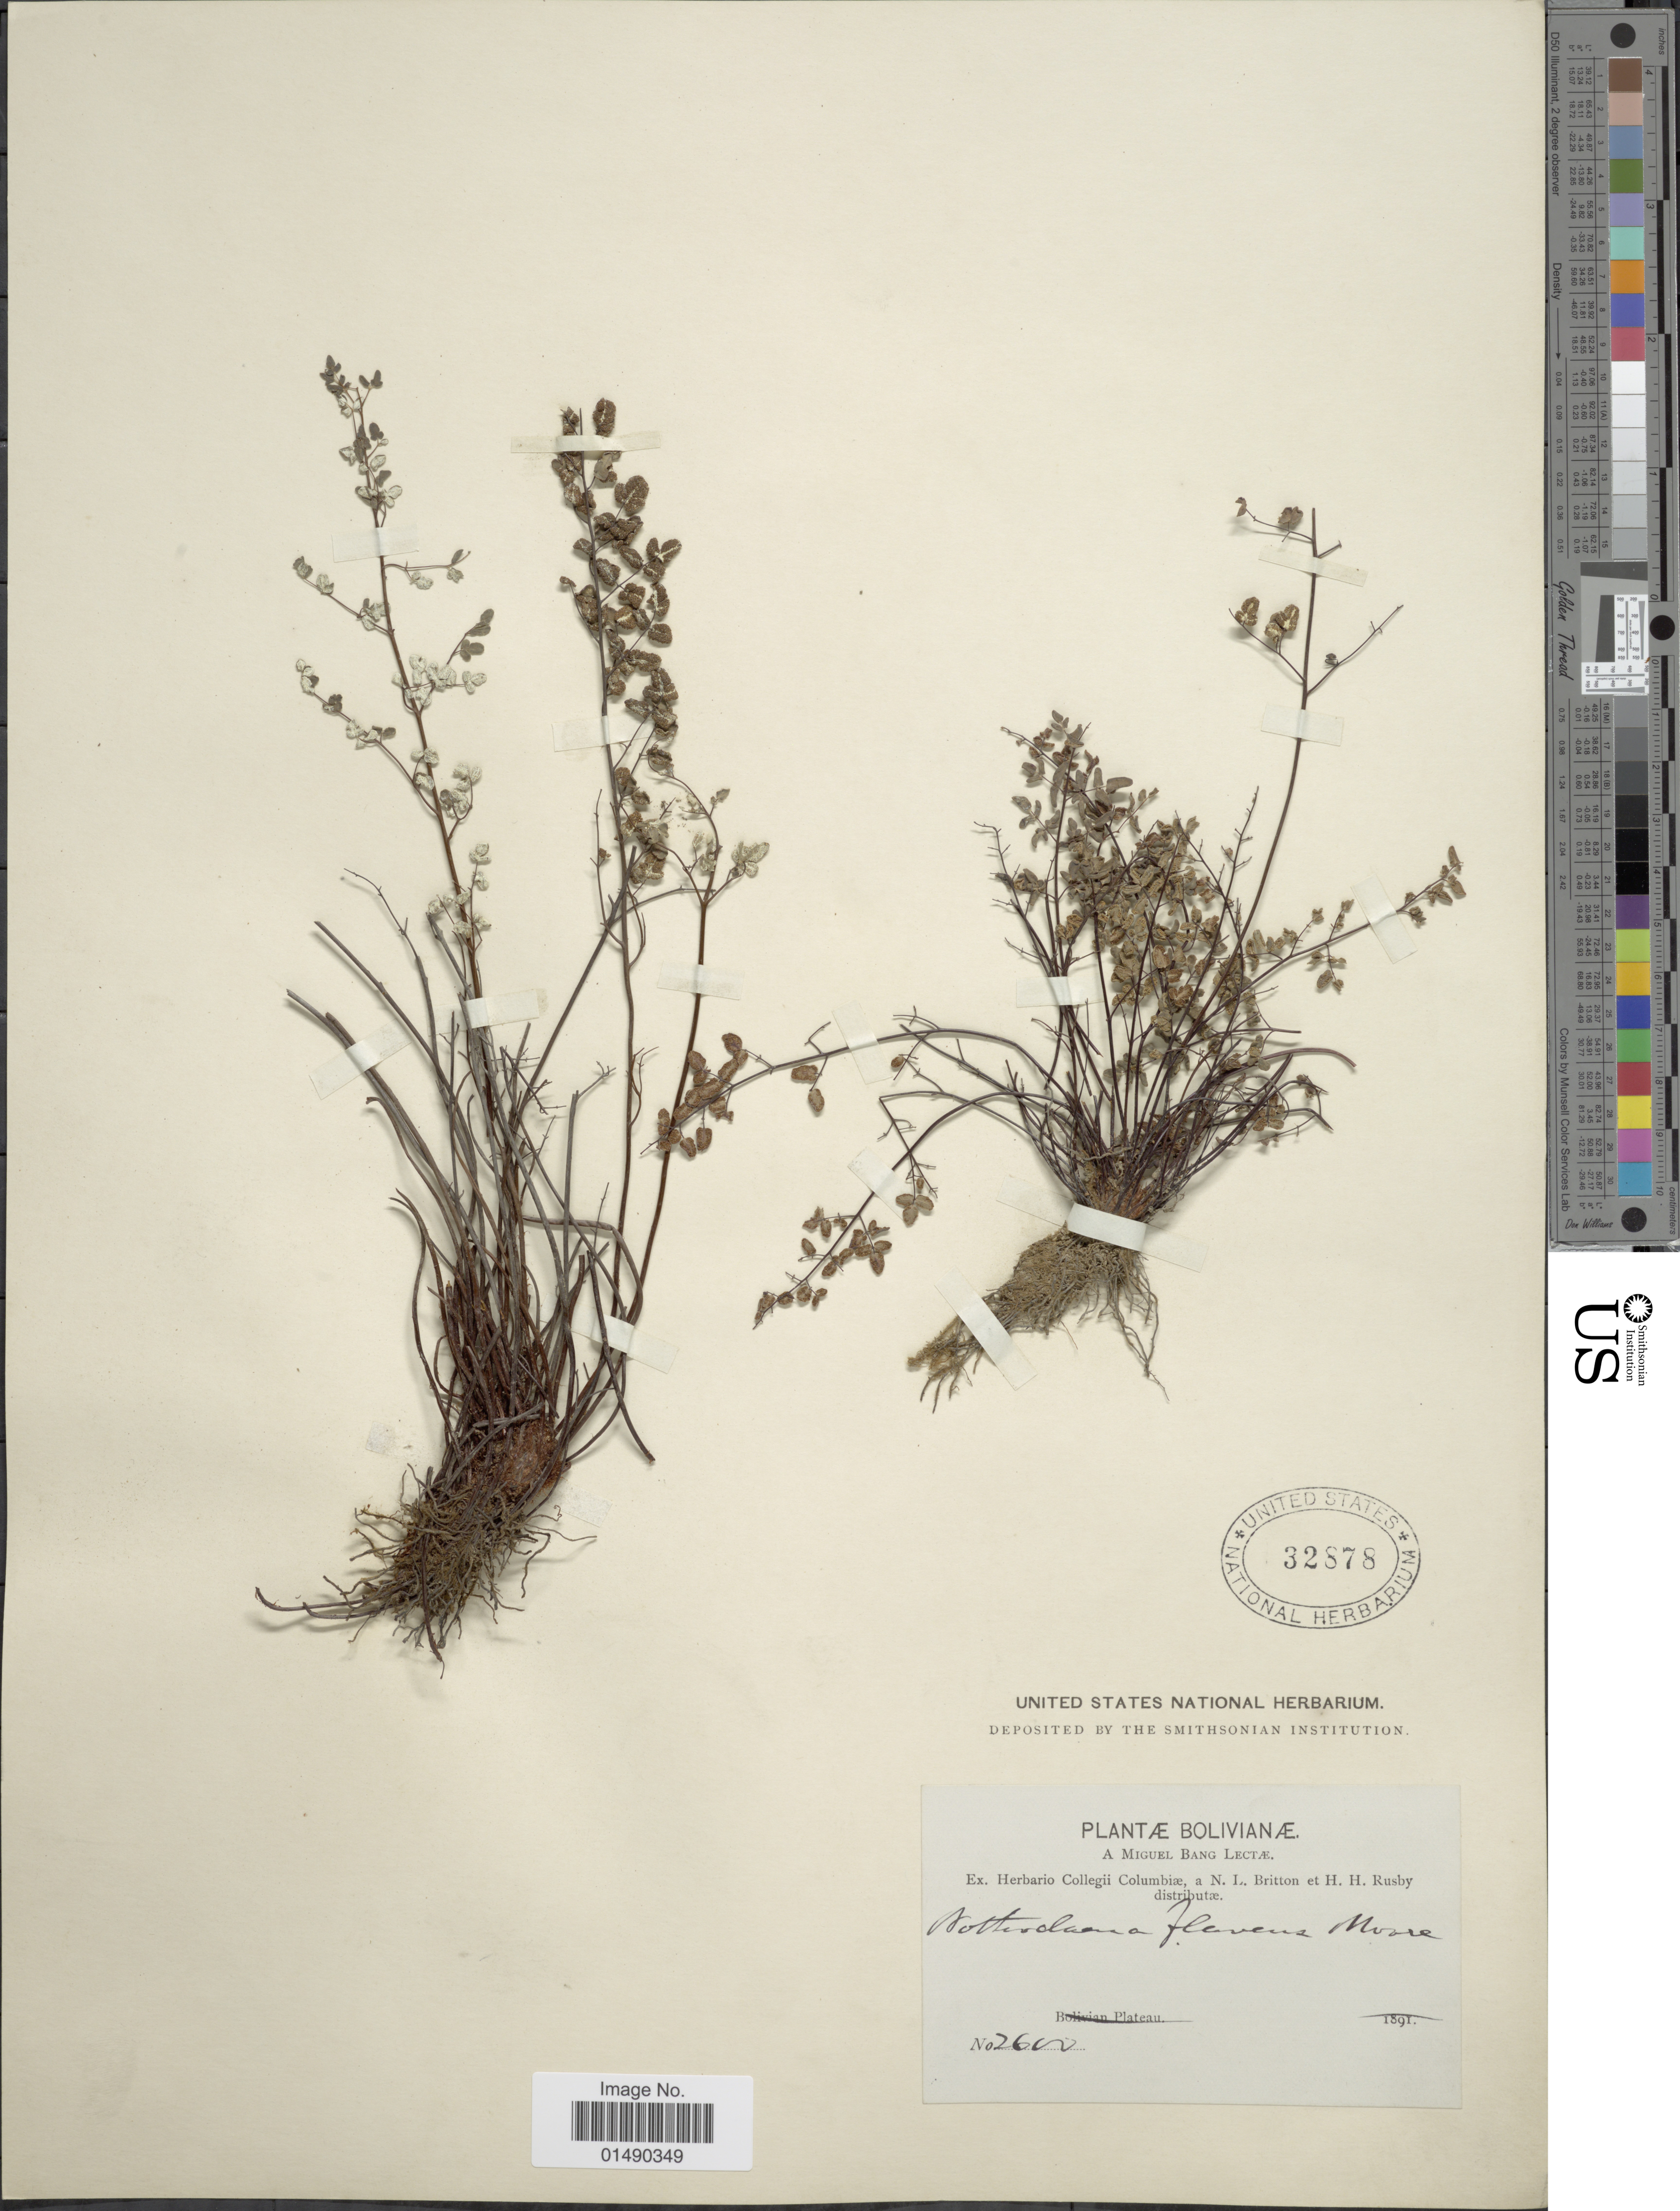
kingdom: Plantae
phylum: Tracheophyta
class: Polypodiopsida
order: Polypodiales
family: Pteridaceae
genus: Argyrochosma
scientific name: Argyrochosma nivea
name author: (Poir.) Windham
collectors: M. Bang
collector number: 2600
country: Bolivia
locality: Bolivianae.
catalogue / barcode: US 32878